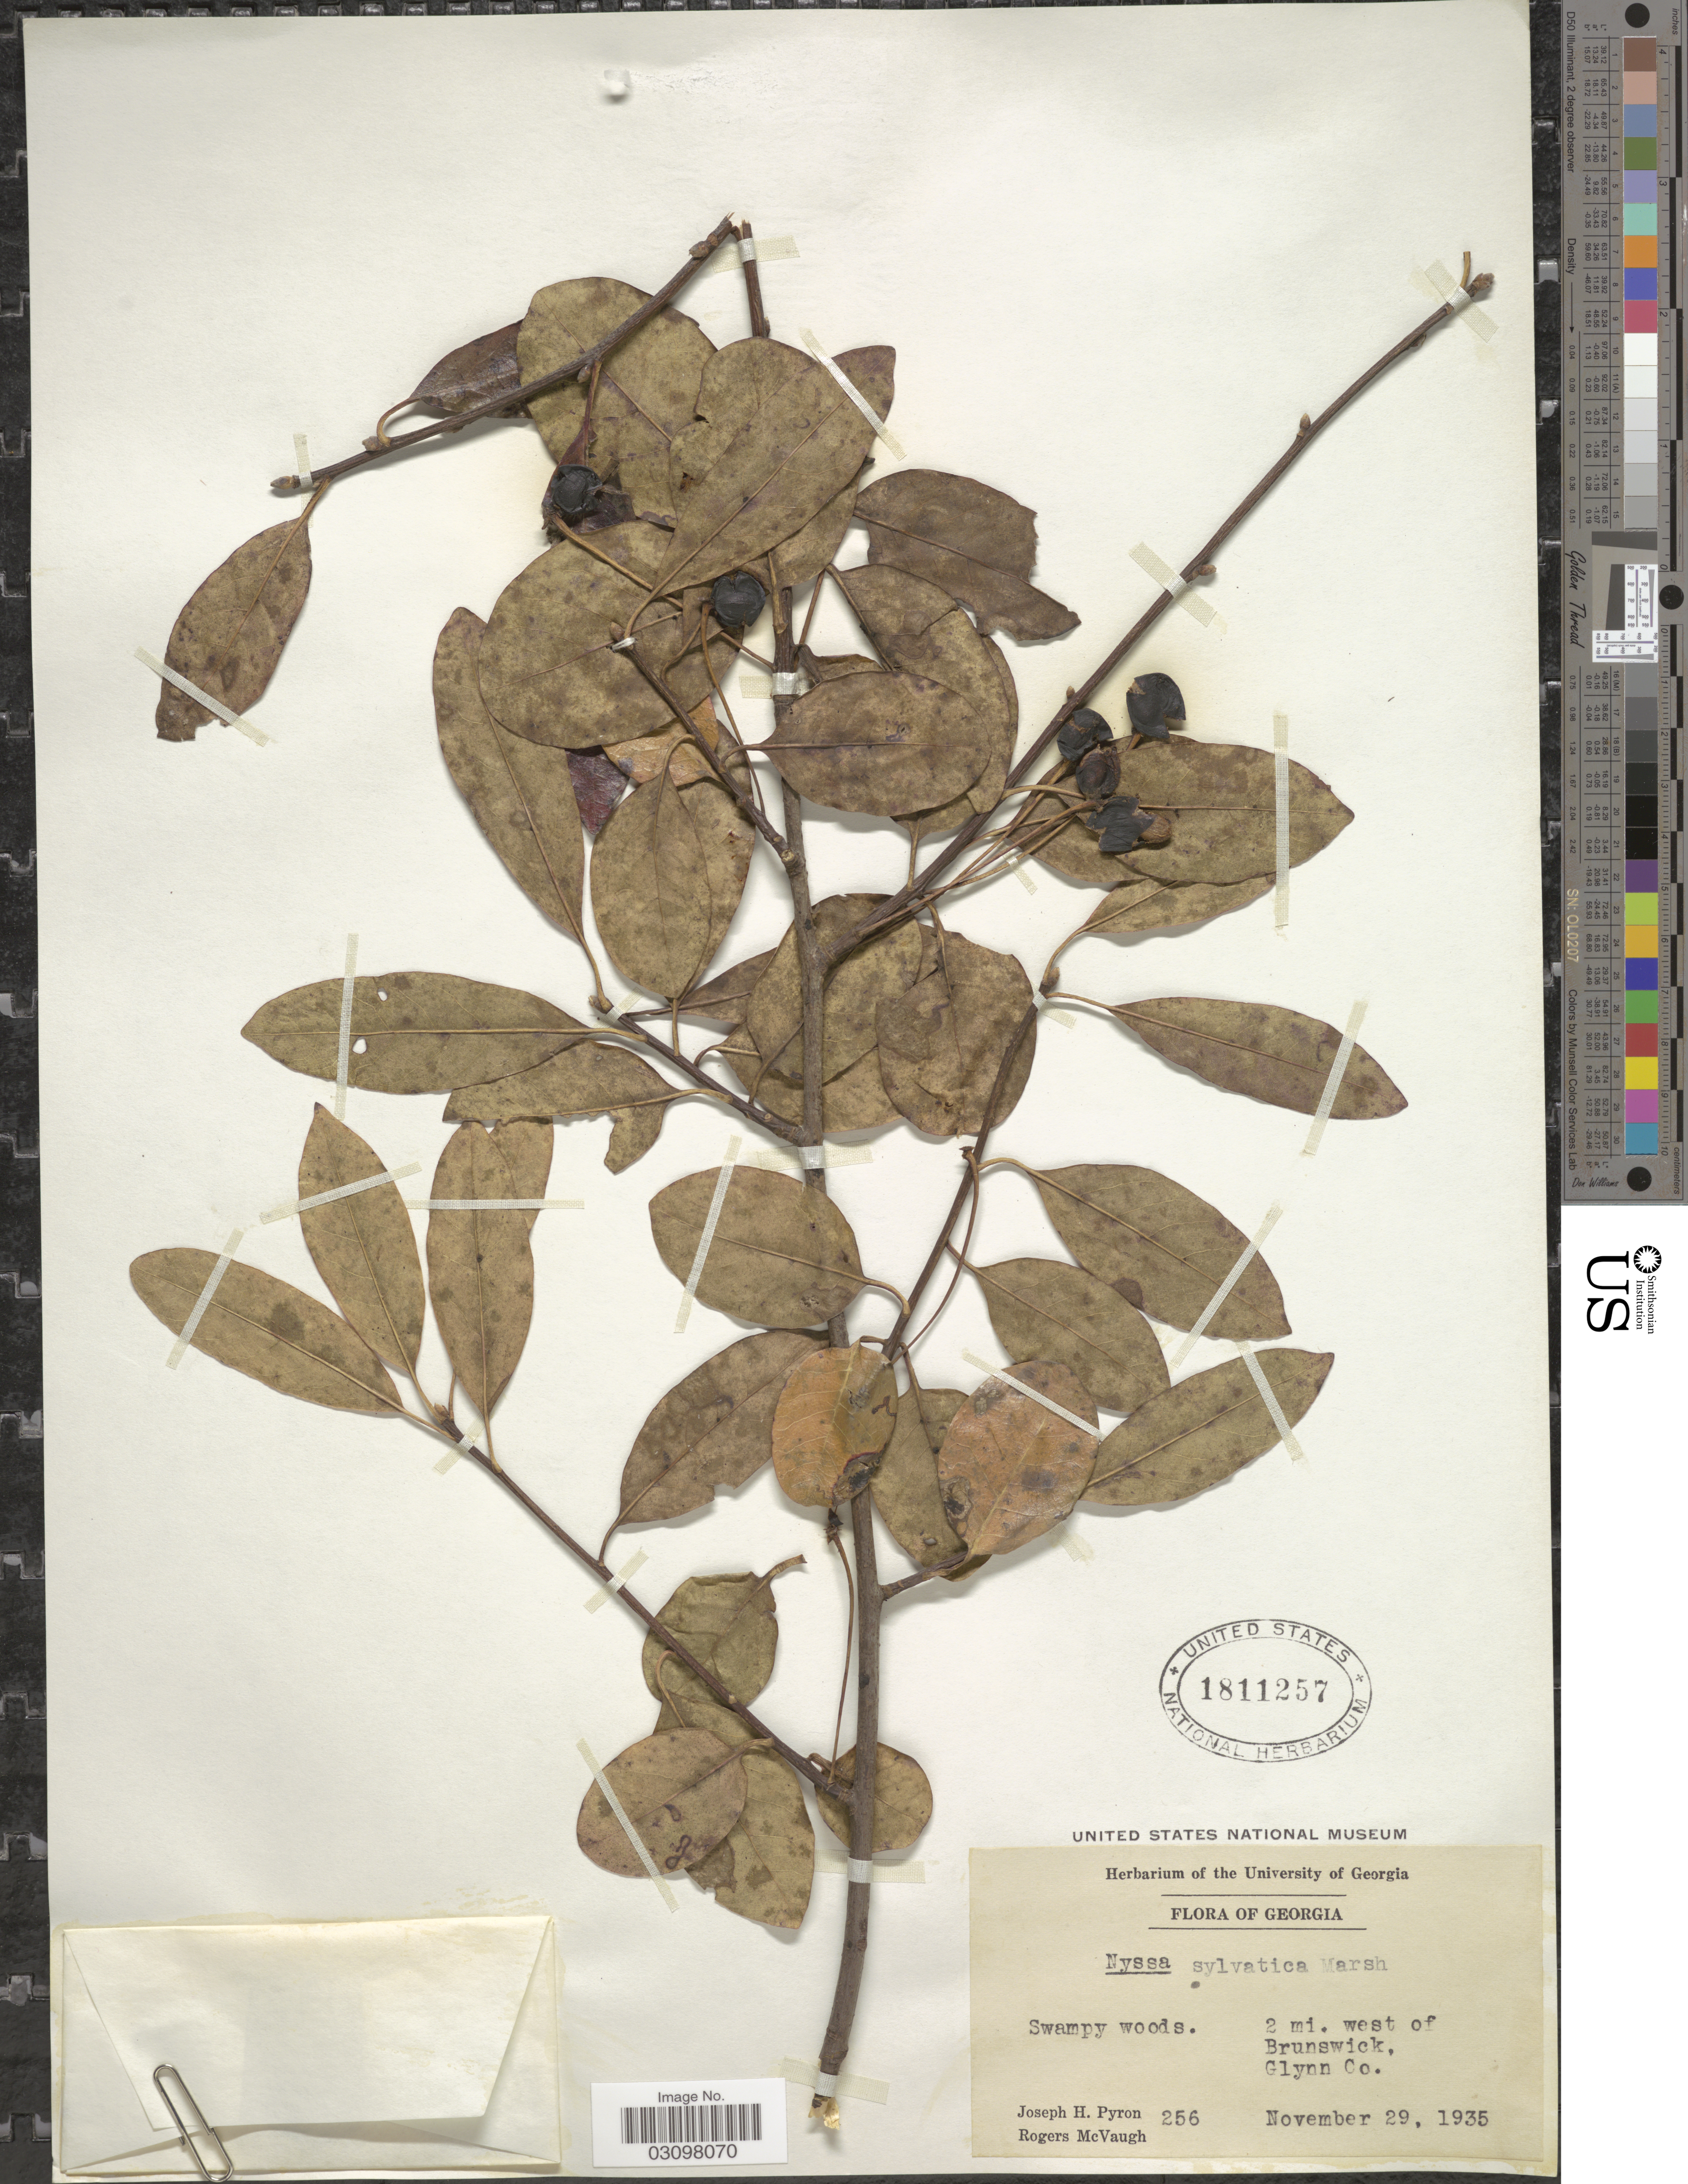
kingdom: Plantae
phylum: Tracheophyta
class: Magnoliopsida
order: Cornales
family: Nyssaceae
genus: Nyssa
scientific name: Nyssa sylvatica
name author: Marshall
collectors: J. H. Pyron & R. McVaugh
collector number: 256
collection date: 1935-11-29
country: United States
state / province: Georgia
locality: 2 mi. west of Brunswick, Glynn Co.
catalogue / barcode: US 1811257